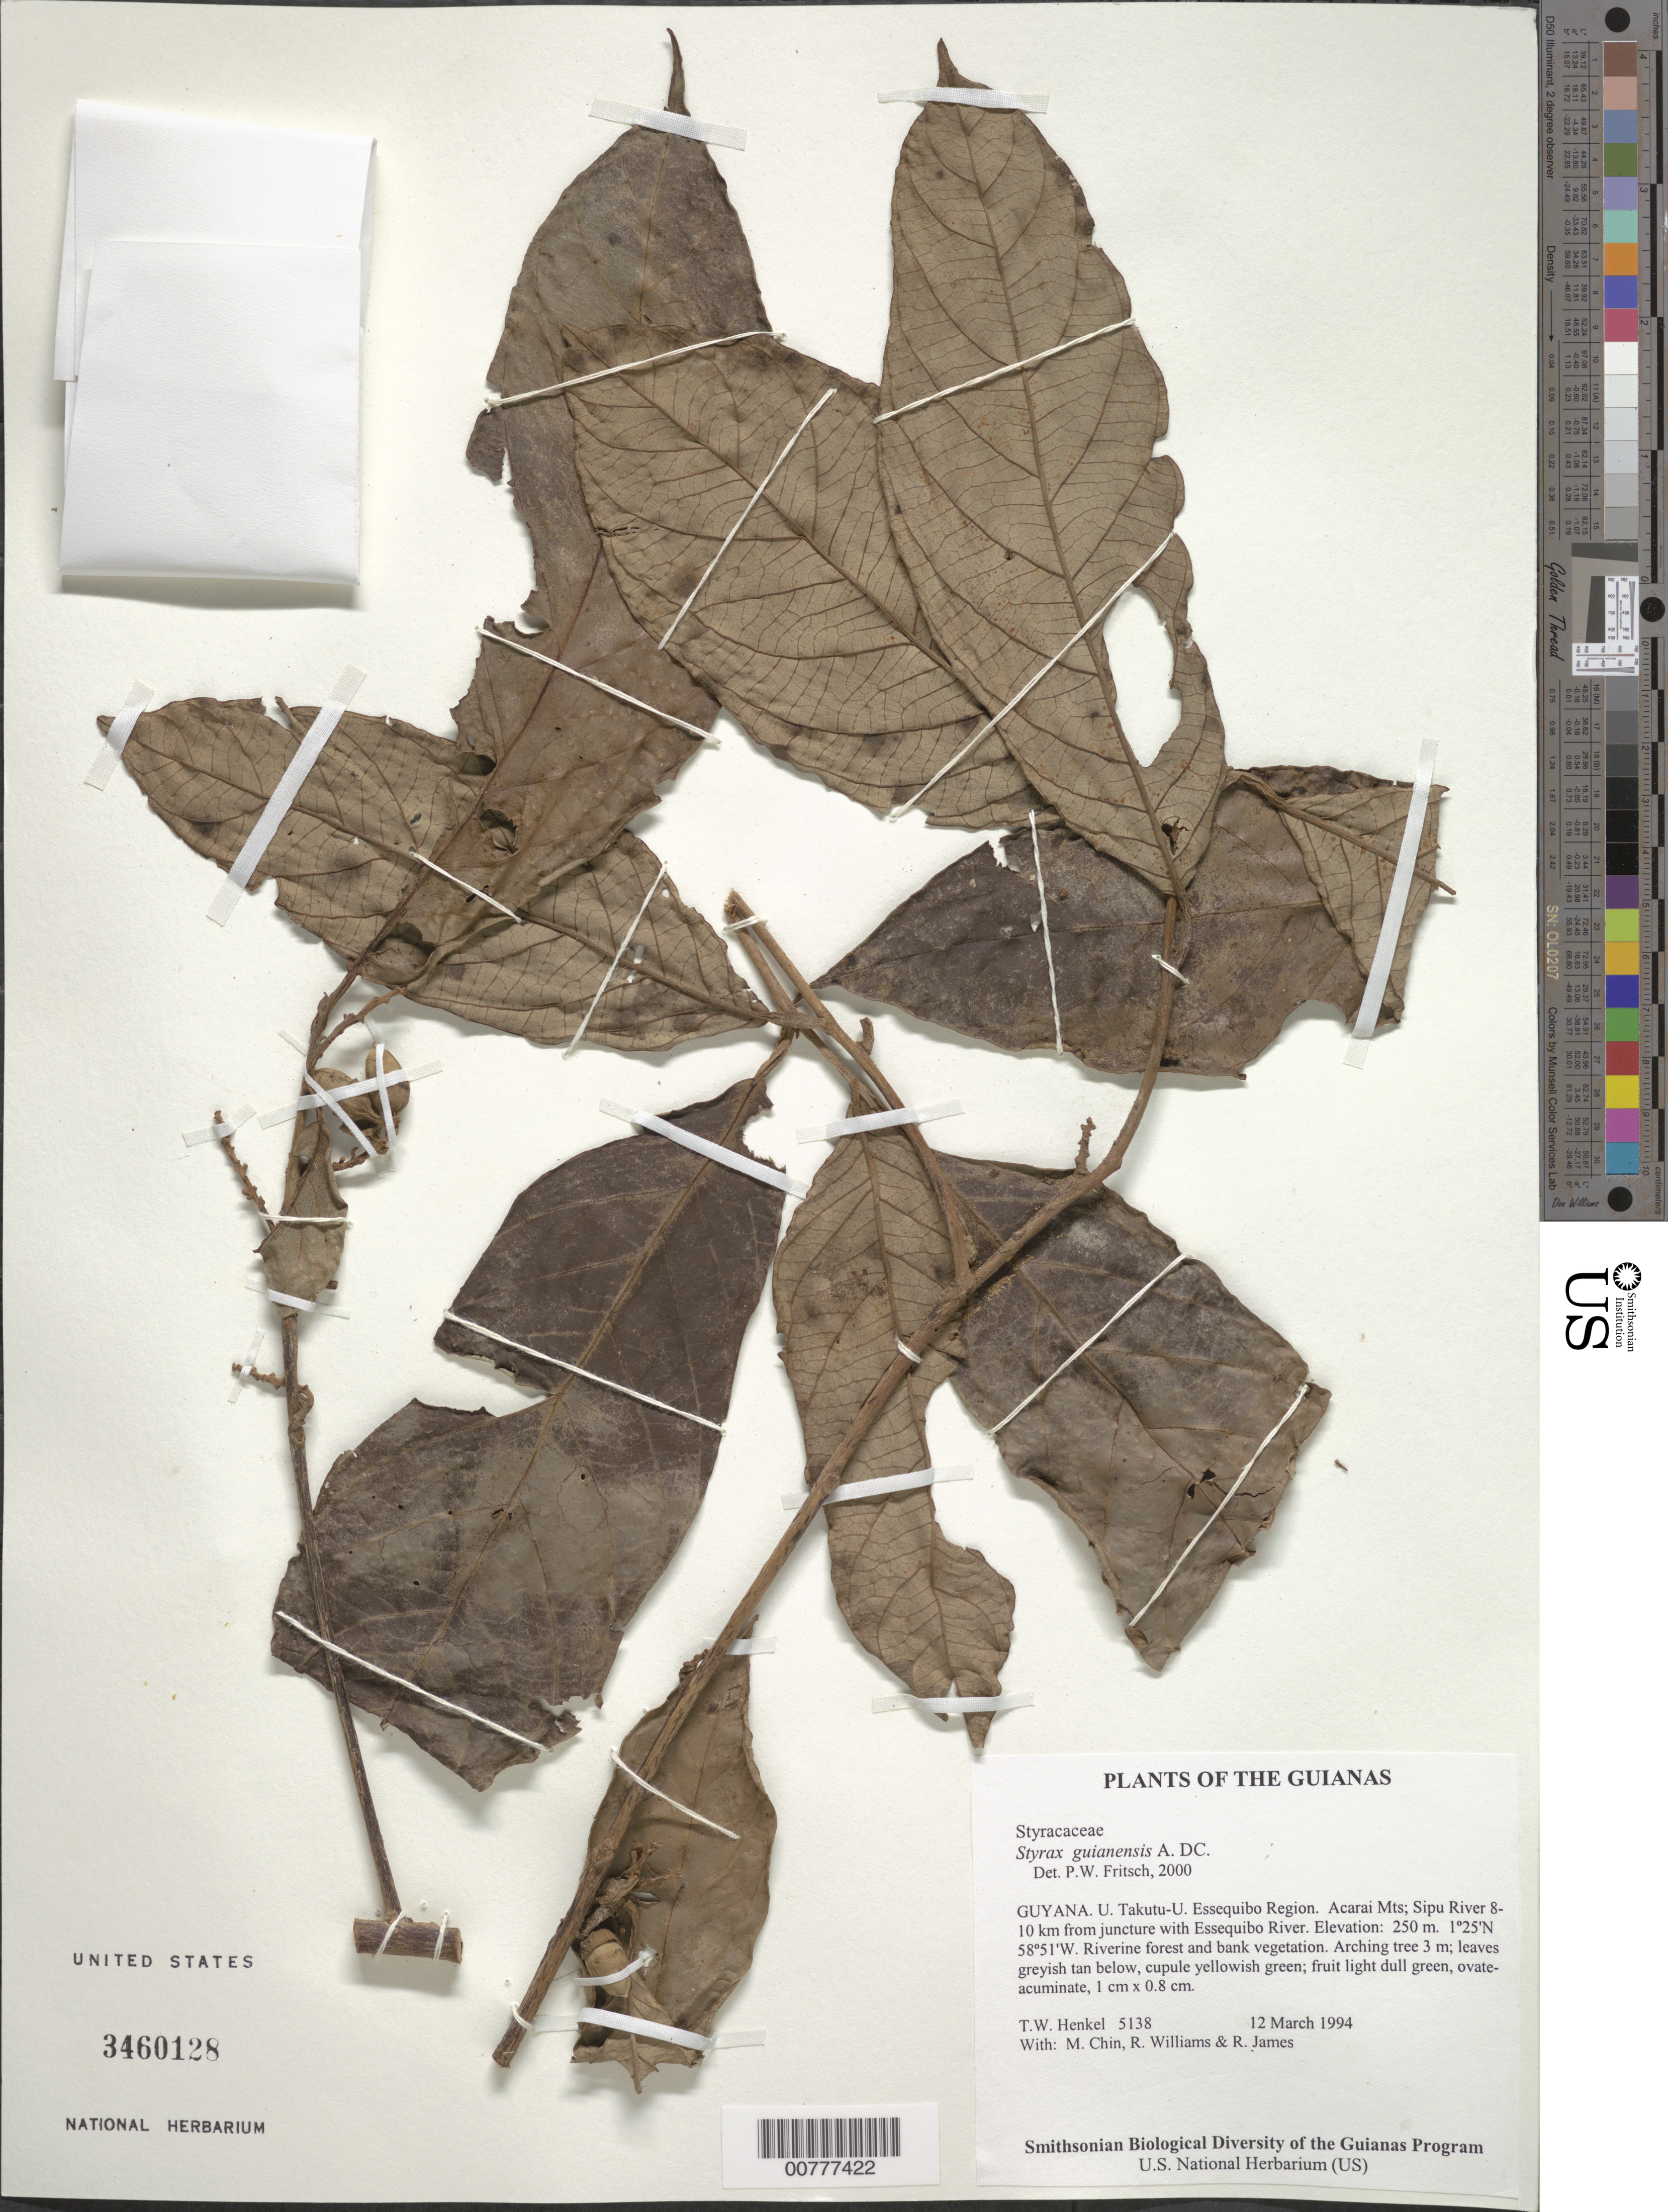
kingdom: Plantae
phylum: Tracheophyta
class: Magnoliopsida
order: Ericales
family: Styracaceae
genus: Styrax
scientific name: Styrax guyanensis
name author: A. DC.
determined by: Fritsch, Peter W.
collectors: T. Henkel, M. Chin, R. Williams & R. James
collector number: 5138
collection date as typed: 12 March 1994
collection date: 1994-03-12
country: Guyana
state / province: U. Takutu-U. Essequibo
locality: Acarai Mts; Sipu River 8-10 km from juncture with Essequibo River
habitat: Riverine forest and bank vegetation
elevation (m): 250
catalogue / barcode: US 3460128